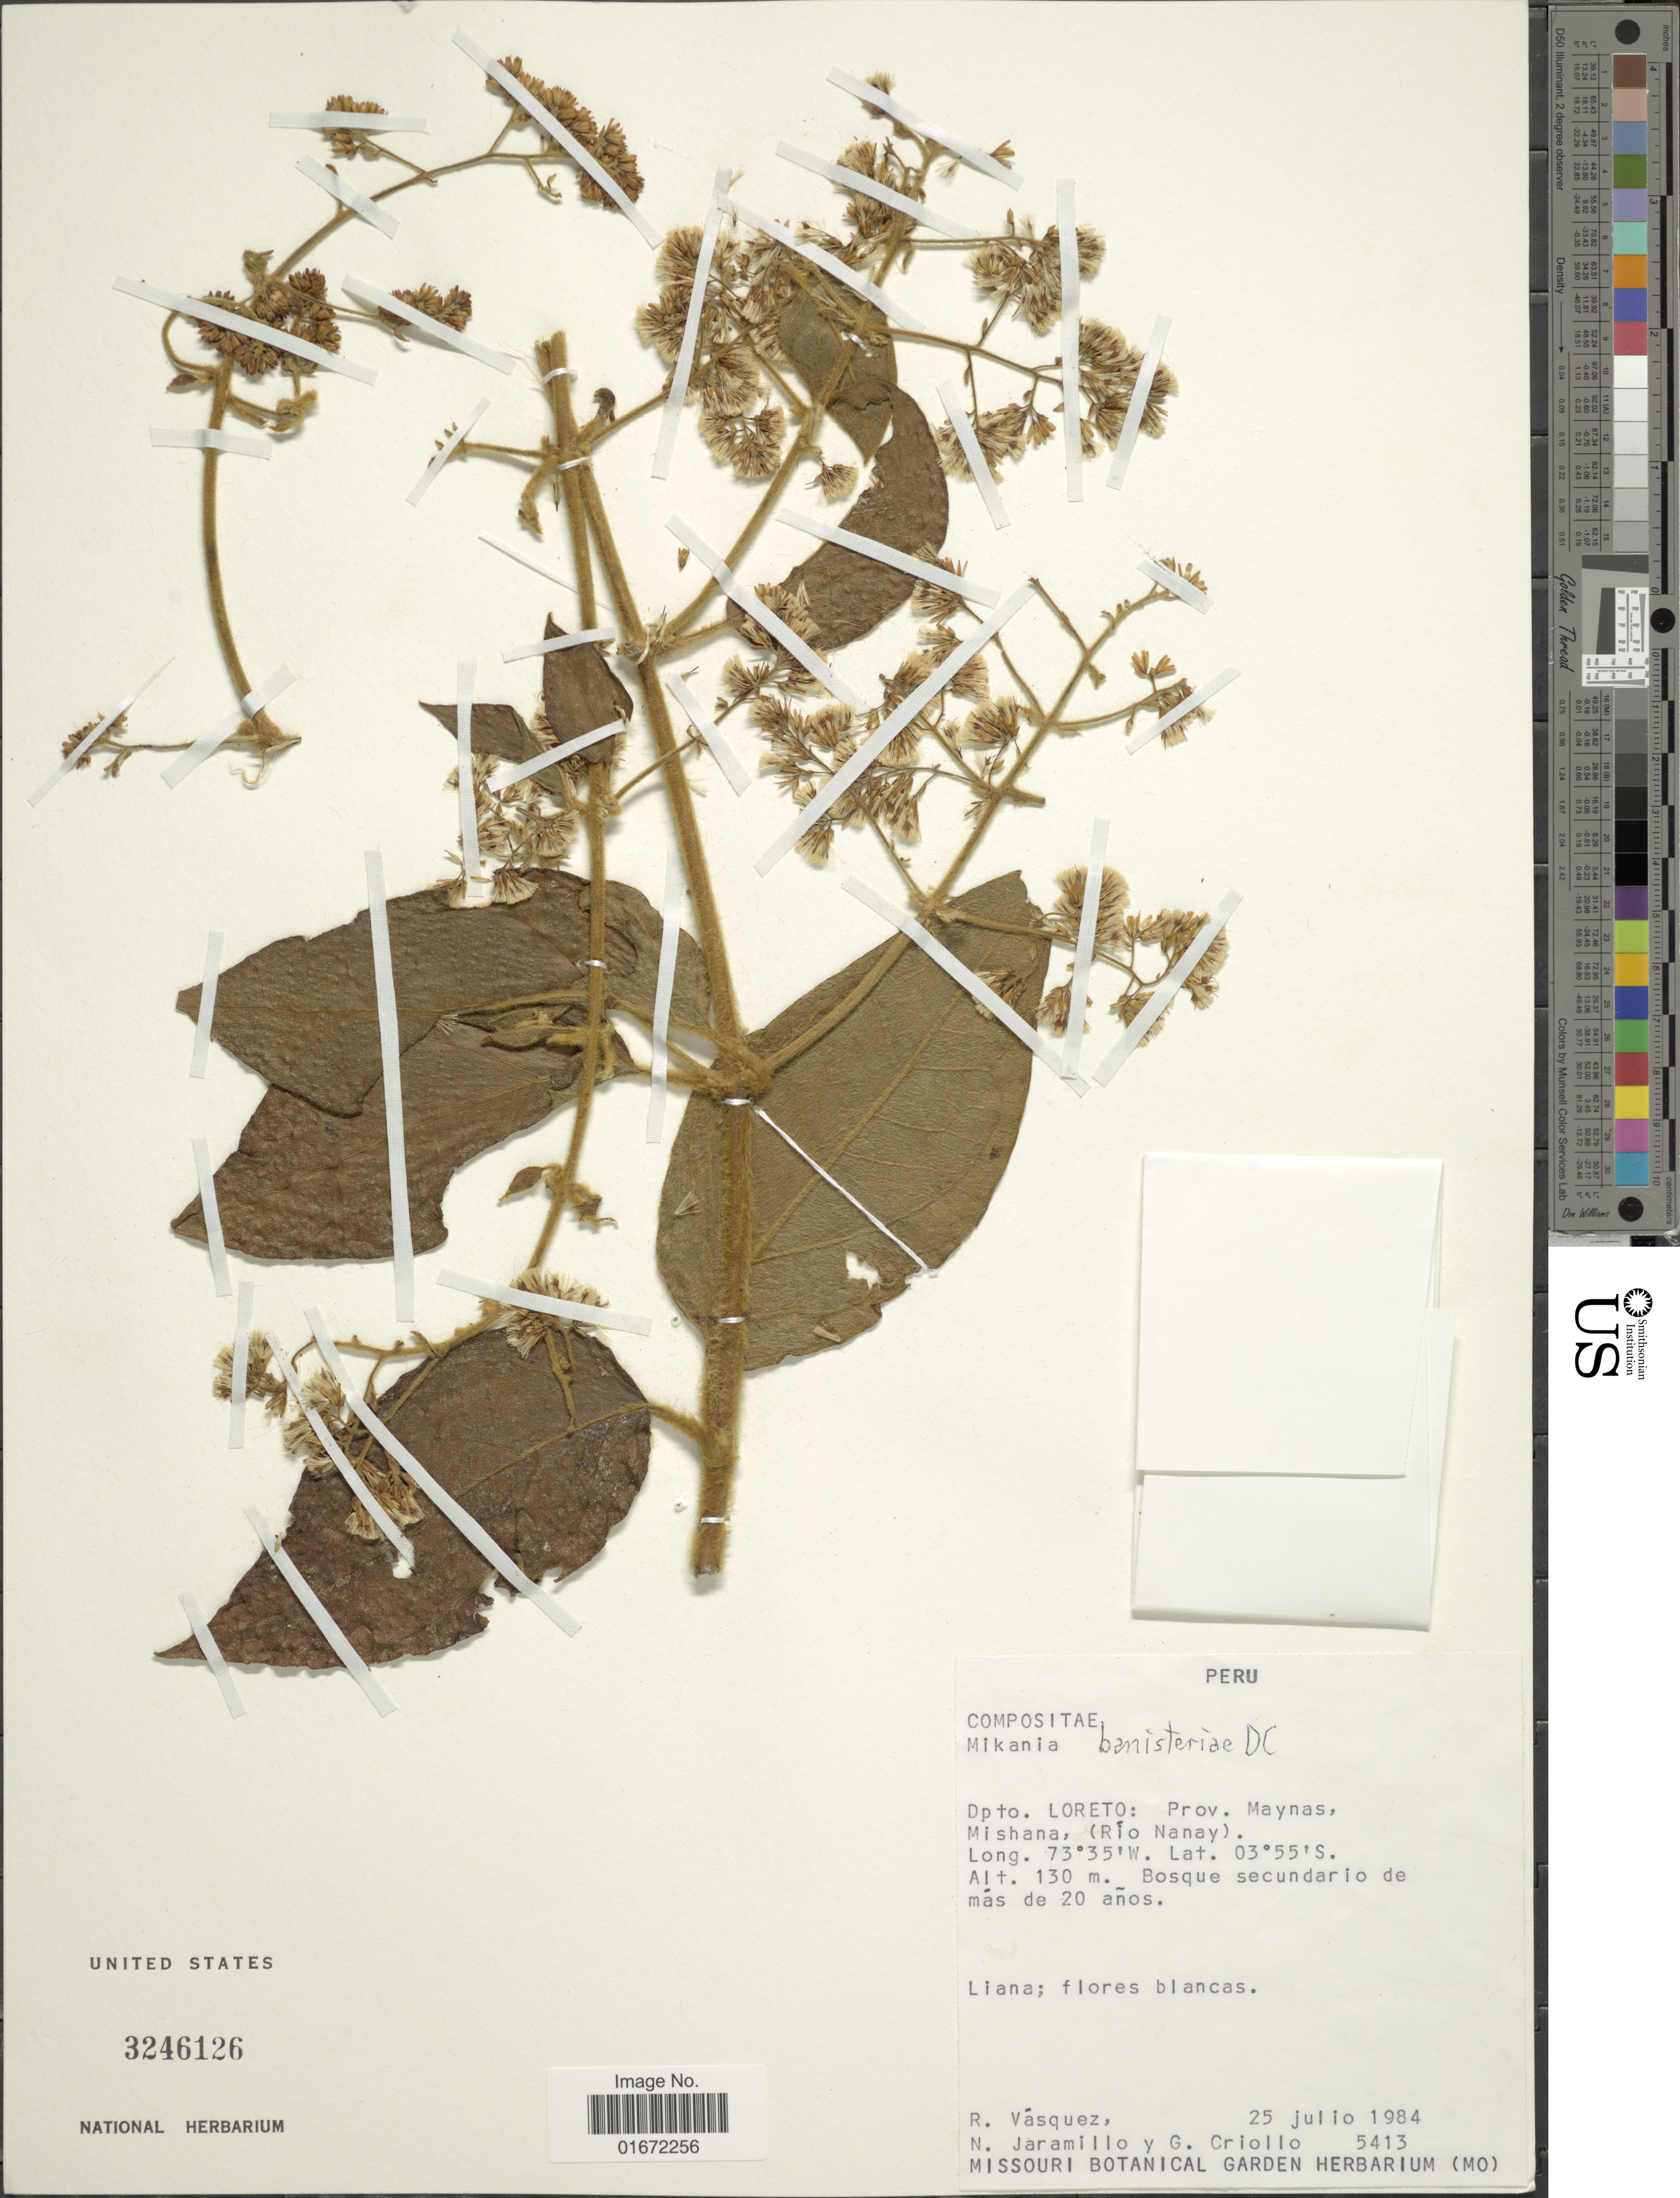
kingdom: Plantae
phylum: Tracheophyta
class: Magnoliopsida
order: Asterales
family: Asteraceae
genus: Mikania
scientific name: Mikania banisteriae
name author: DC.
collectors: R. Vásquez, N. Jaramillo & G. Criollo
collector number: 5413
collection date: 1984-07-25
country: Peru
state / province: Loreto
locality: Dpto. Loreto: Prov. Maynas, Mishana, (Rio Nanay)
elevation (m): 130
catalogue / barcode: US 3246126